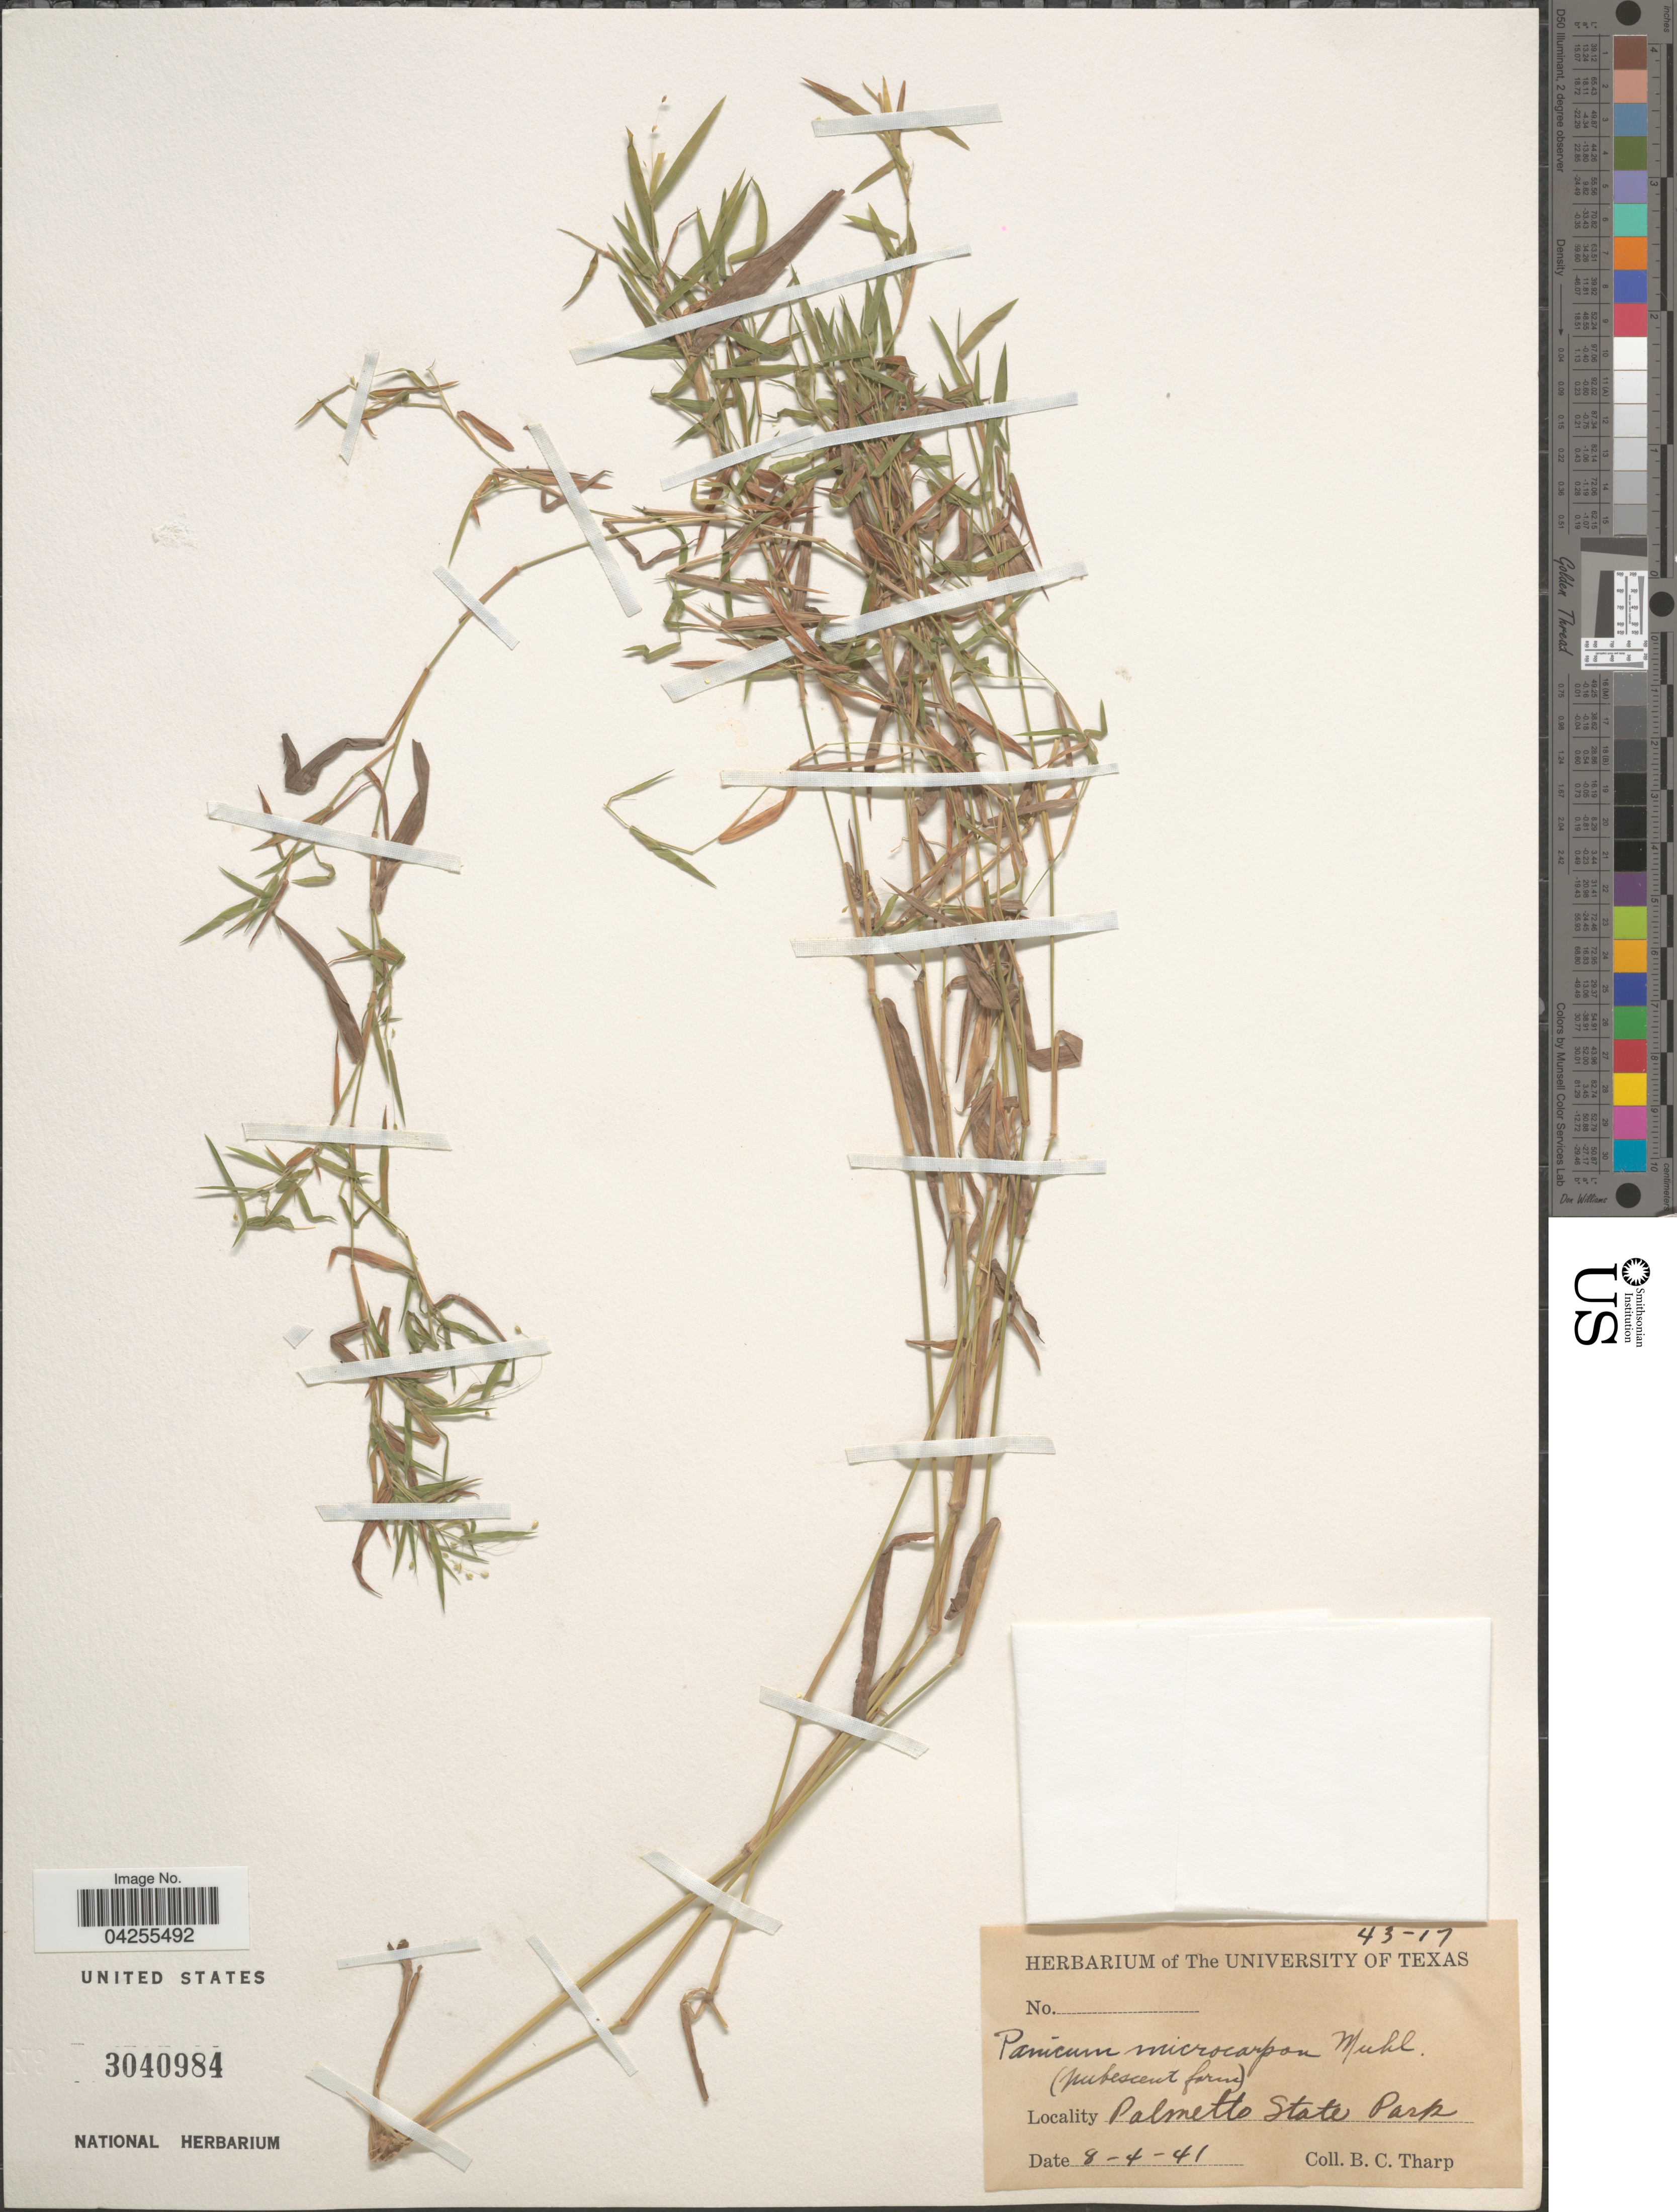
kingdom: Plantae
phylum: Tracheophyta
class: Liliopsida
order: Poales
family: Poaceae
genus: Dichanthelium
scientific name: Dichanthelium dichotomum var. dichotomum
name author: (L.) Gould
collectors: B. C. Tharp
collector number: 43-17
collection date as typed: Transcribed d/m/y: 4/8/41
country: United States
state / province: Texas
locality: Palmetto State Park.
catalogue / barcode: US 3040984